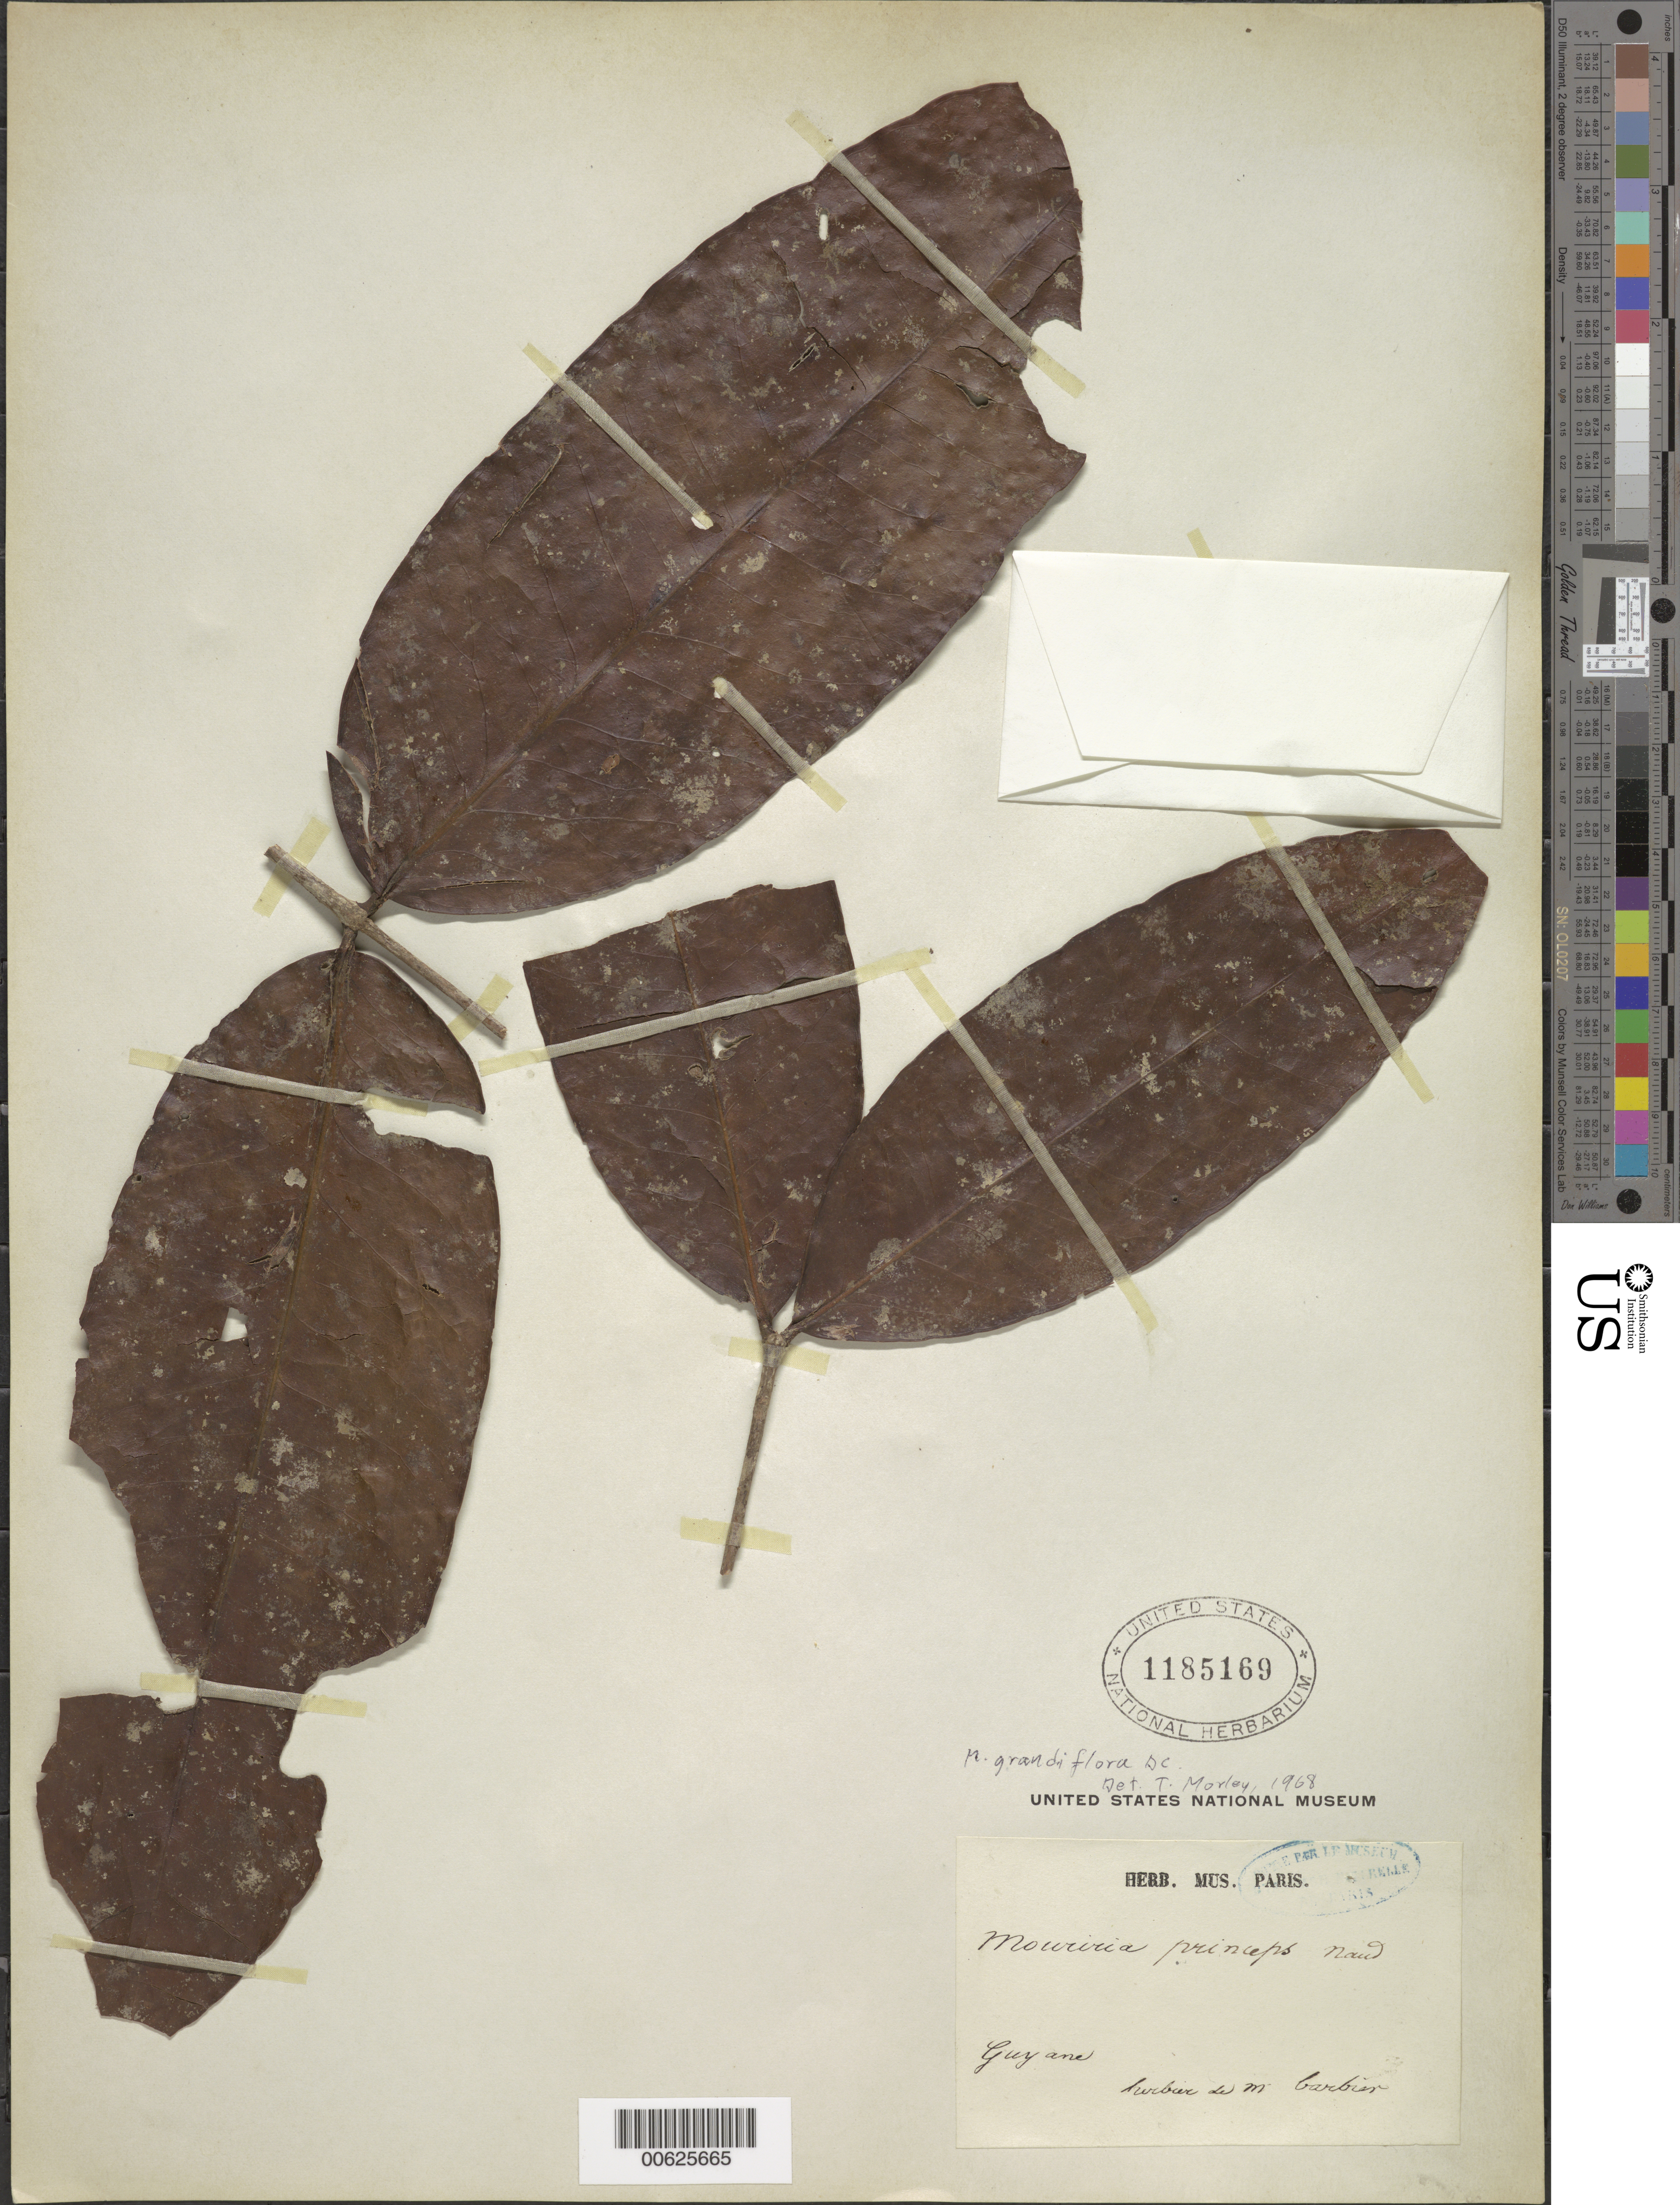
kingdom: Plantae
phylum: Tracheophyta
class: Magnoliopsida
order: Myrtales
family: Melastomataceae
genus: Mouriri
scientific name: Mouriri grandiflora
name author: DC.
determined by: Morley, T.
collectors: -. Garbien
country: French Guiana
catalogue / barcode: US 1185169